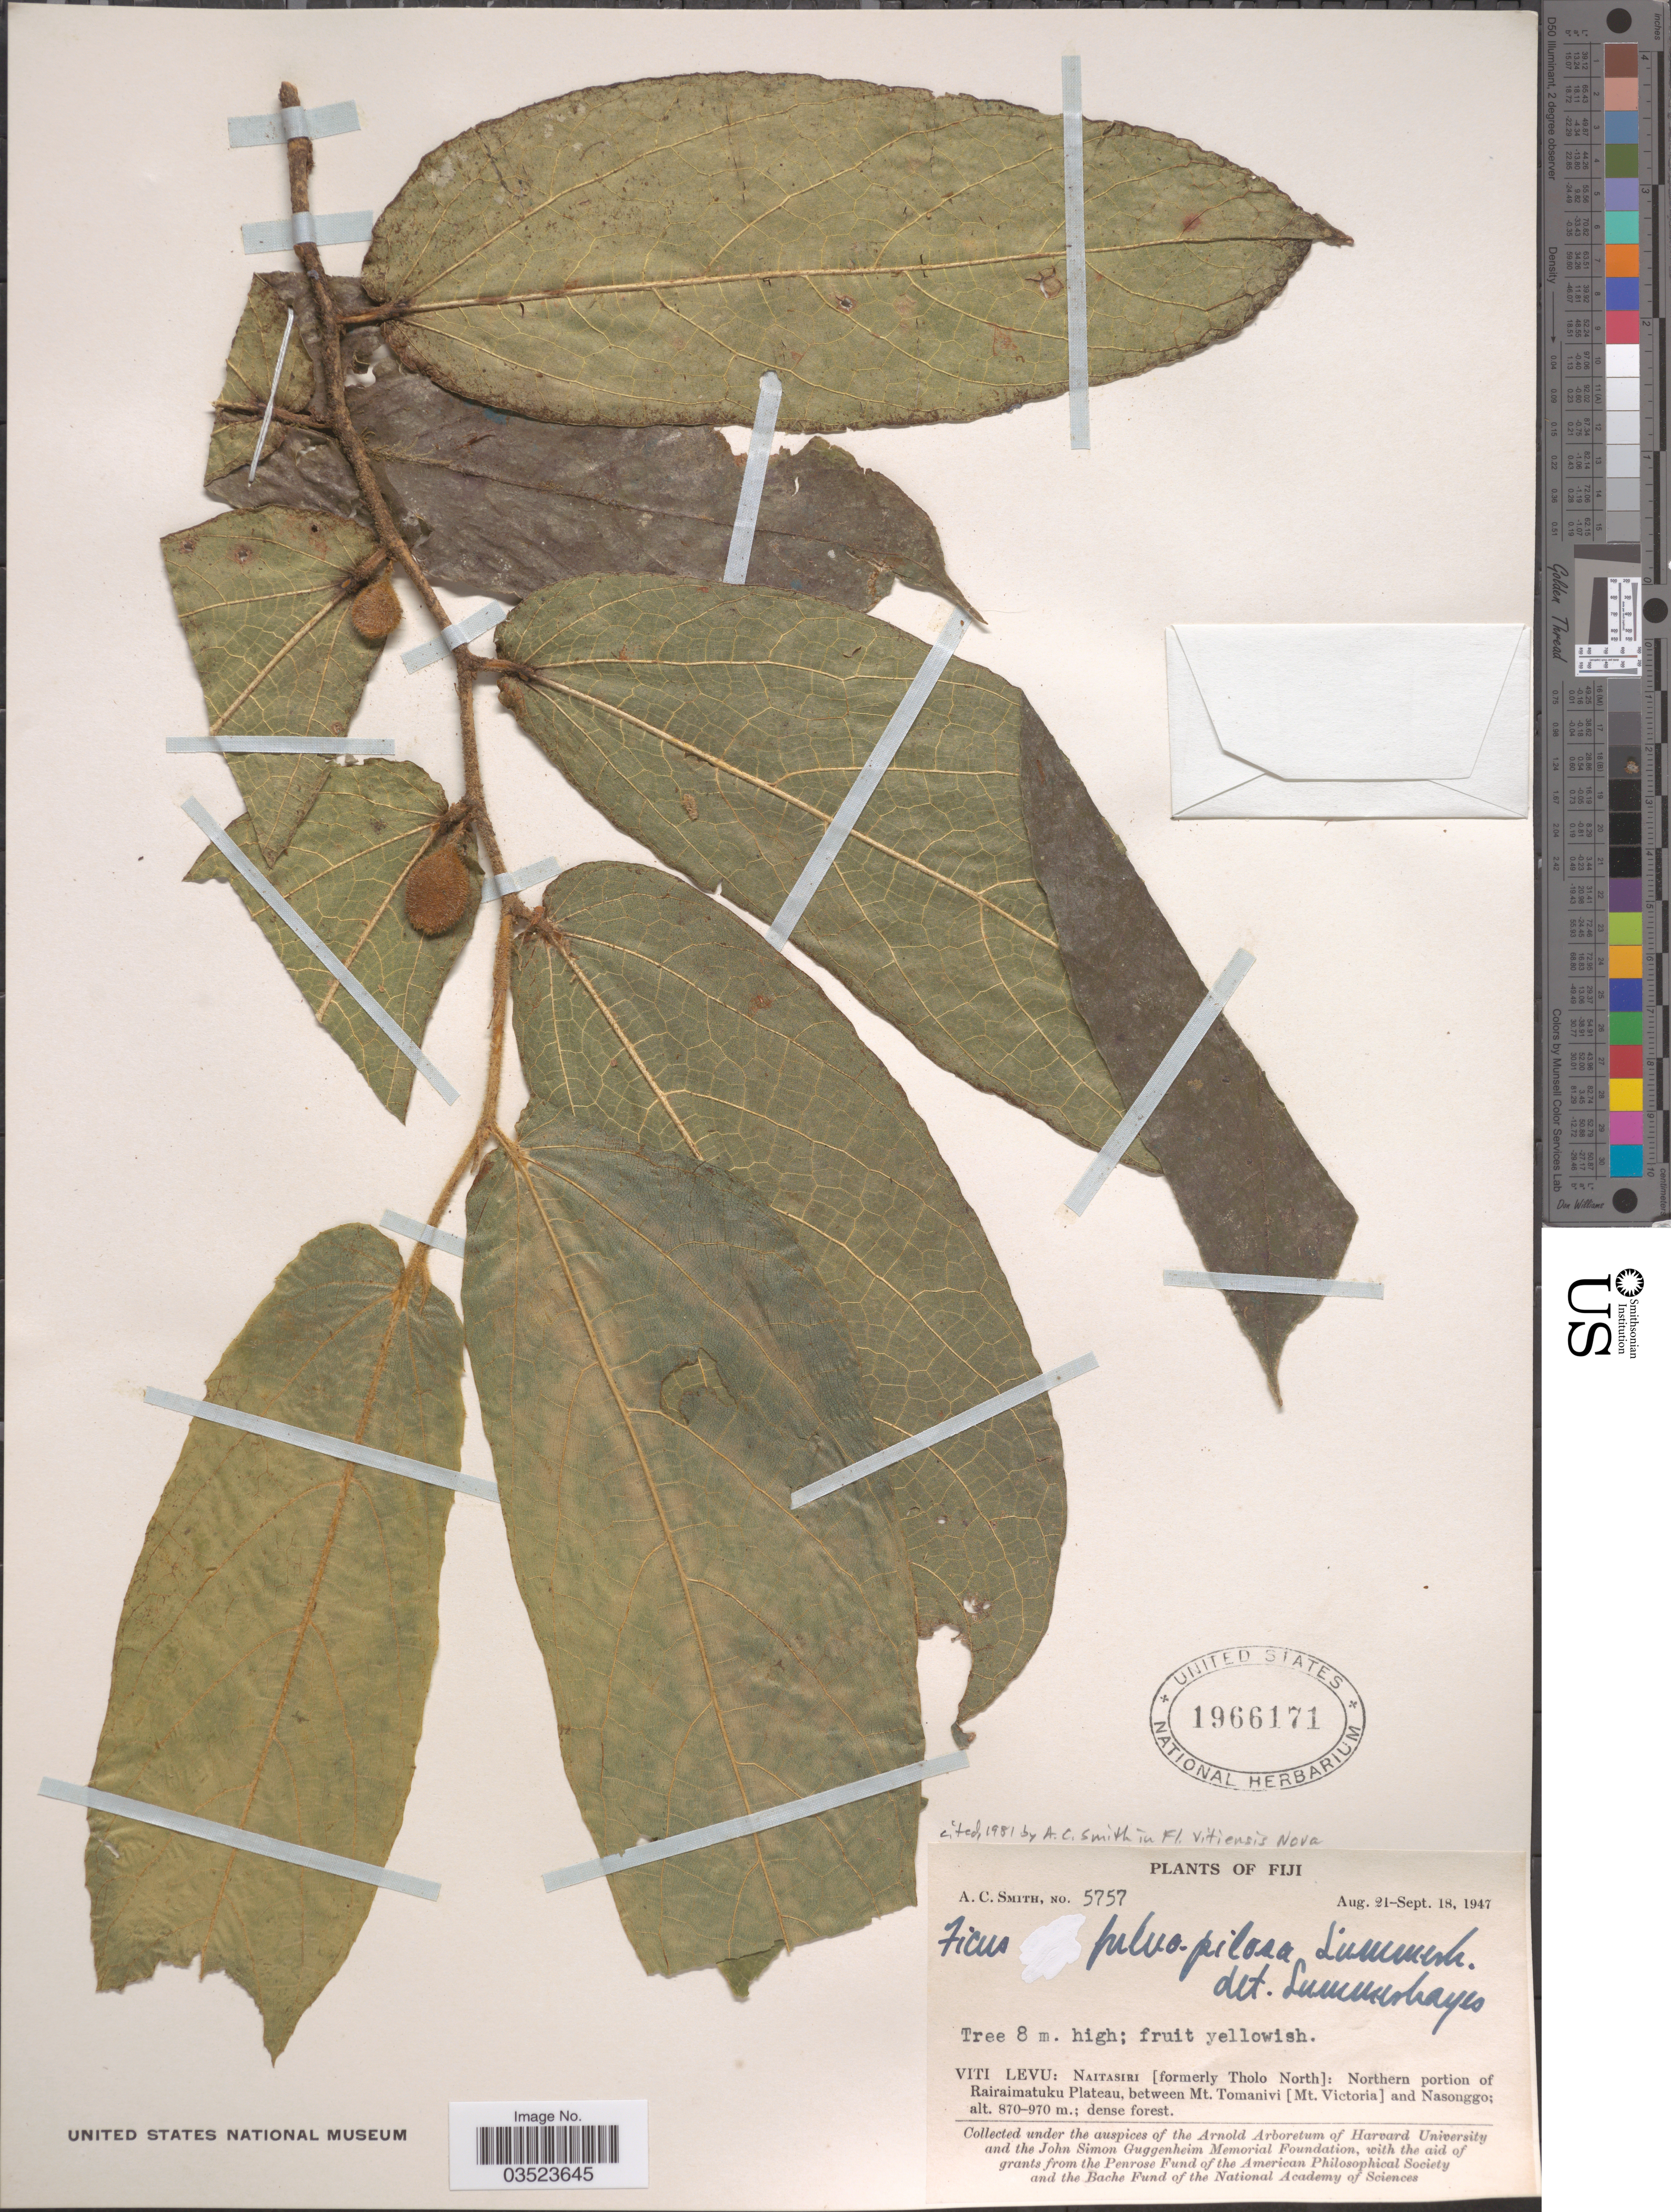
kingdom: Plantae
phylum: Tracheophyta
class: Magnoliopsida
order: Rosales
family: Moraceae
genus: Ficus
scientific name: Ficus fulvo-pilosa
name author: Summerh. in A.C. Sm.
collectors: A. C. Smith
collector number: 5757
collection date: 1947-08-21/1947-09-18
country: Fiji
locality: Viti Levu: Naitasiri [formerly Tholo North]: Northern portion of Rairaimatuku Plateau, between Mt. Tomanivi [Mt. Victoria] and Nasonggo.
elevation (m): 870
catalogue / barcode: US 1966171